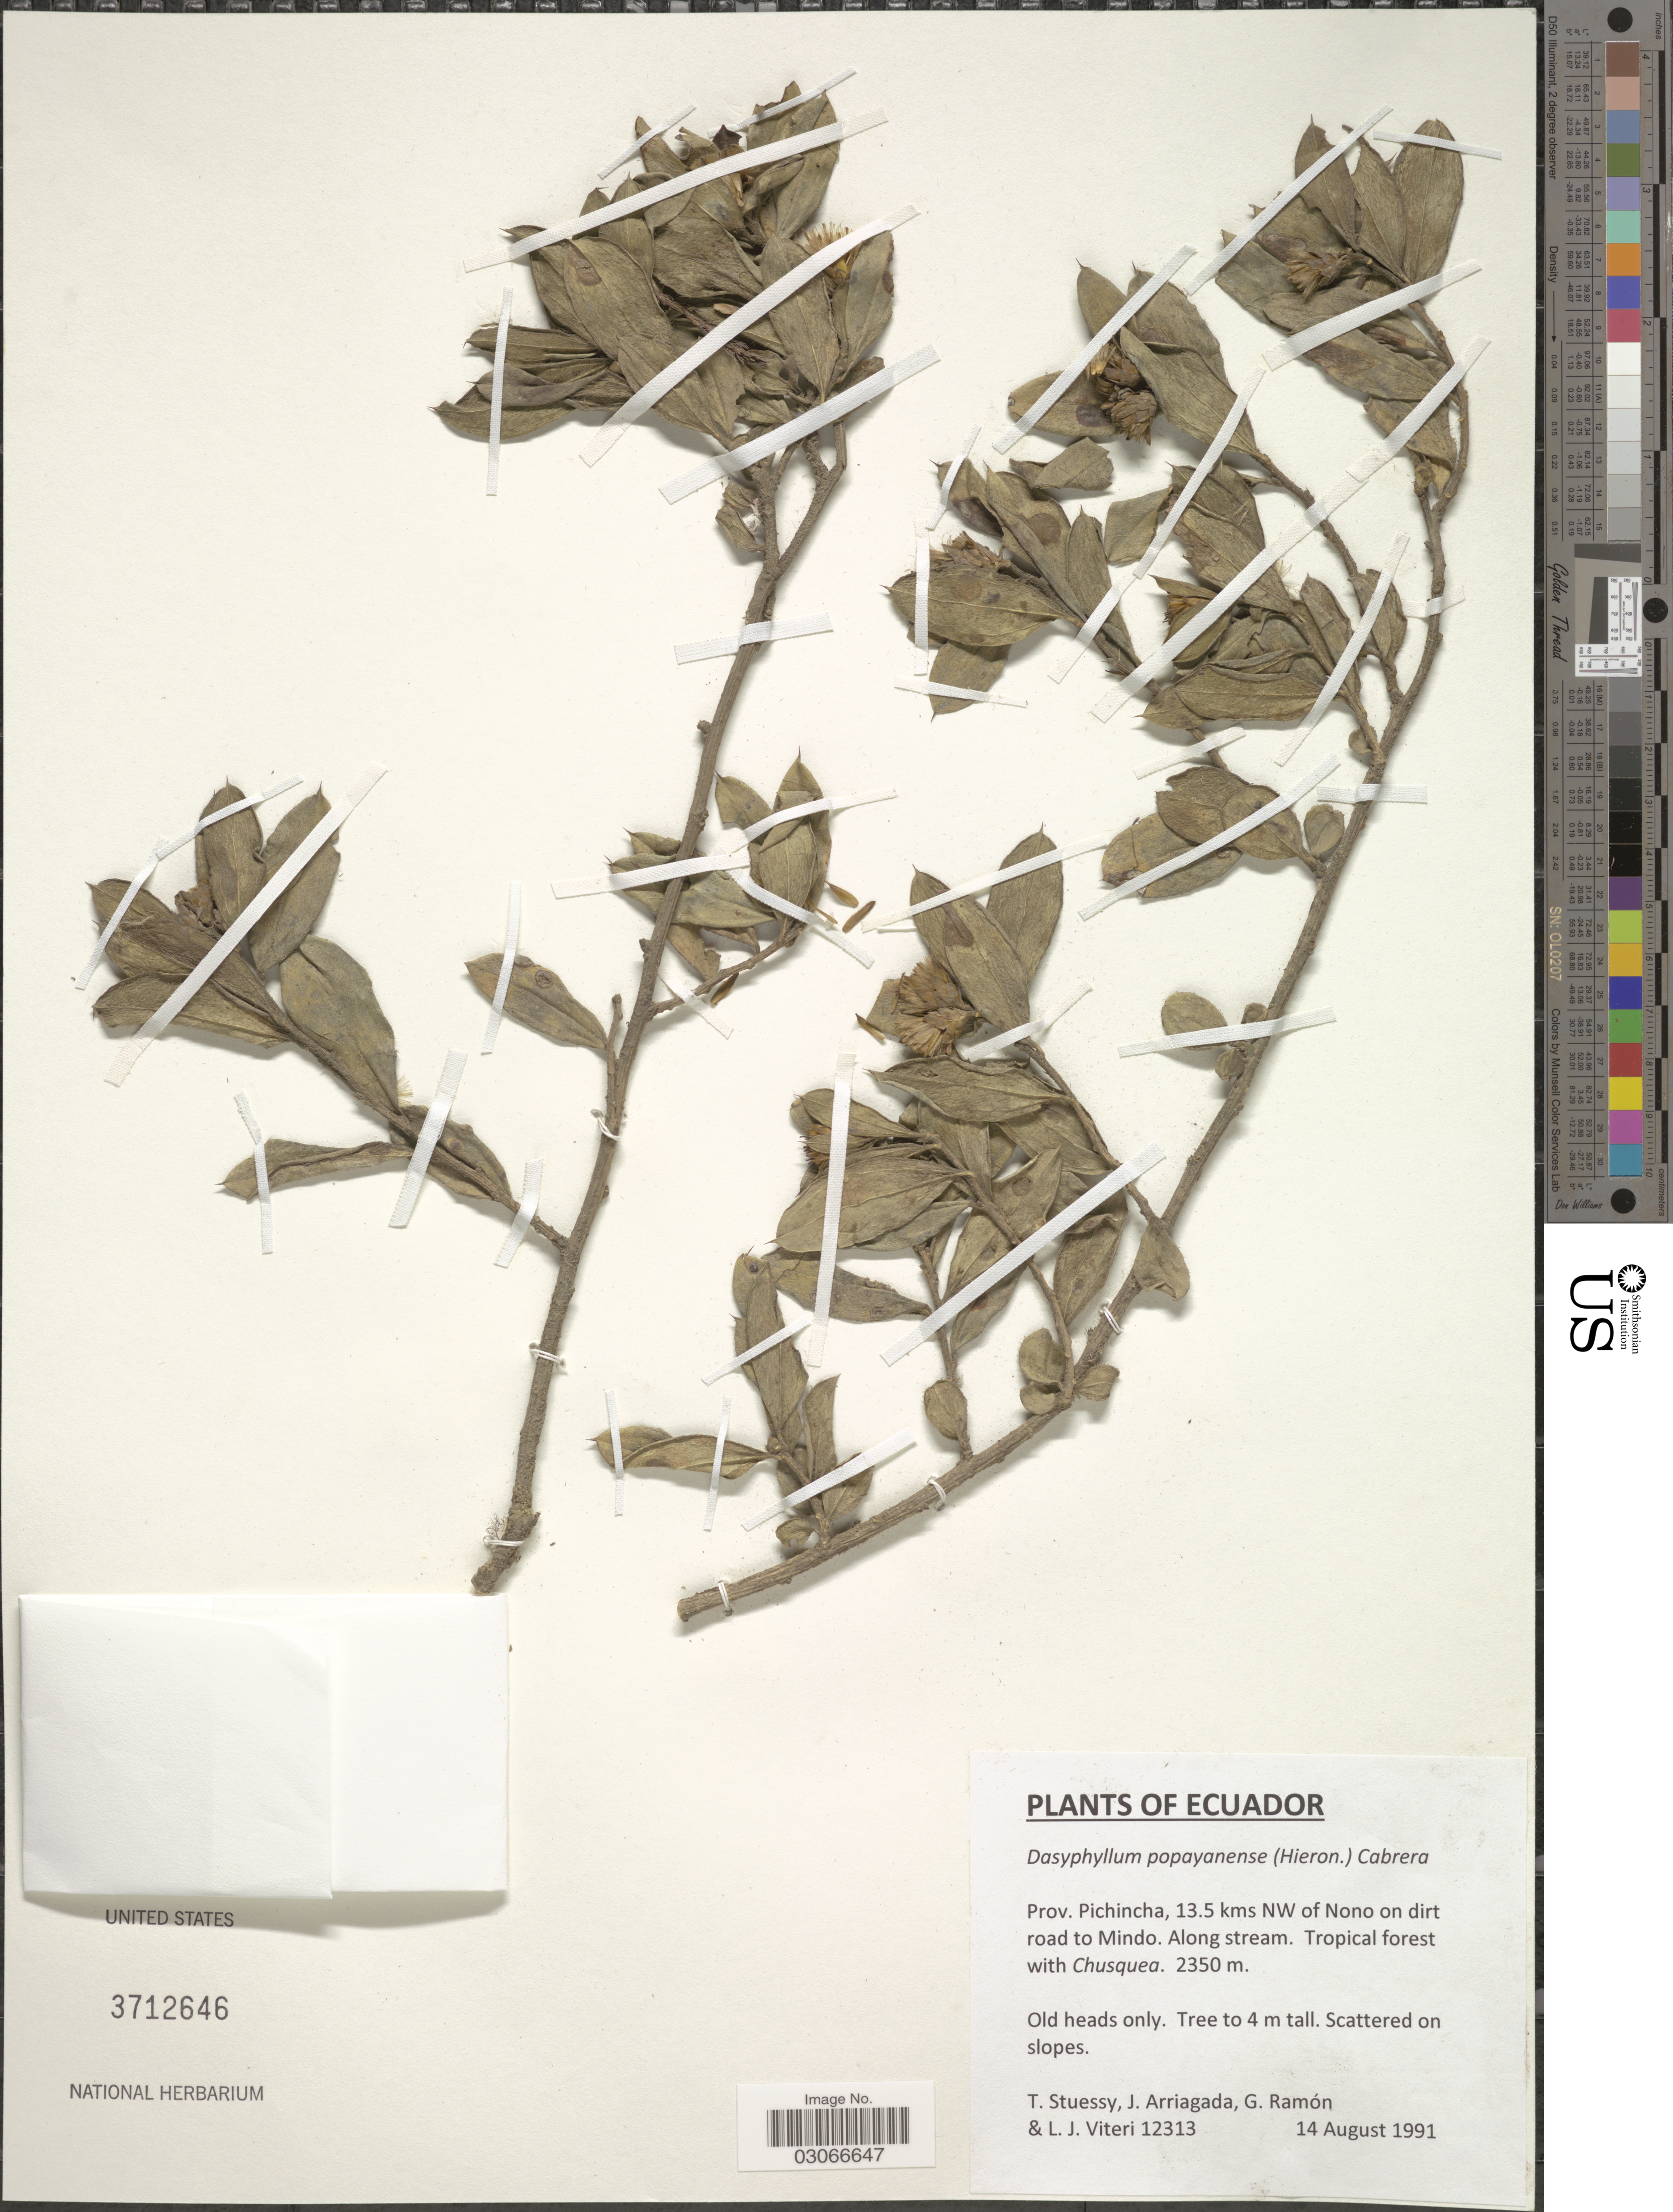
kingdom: Plantae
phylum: Tracheophyta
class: Magnoliopsida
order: Asterales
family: Asteraceae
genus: Dasyphyllum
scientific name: Dasyphyllum popayanense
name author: (Hieron.) Cabrera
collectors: T. Stuessy, J. Arriagada, G. Ramón & L. Viteri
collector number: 12313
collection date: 1991-08-14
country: Ecuador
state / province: Pichincha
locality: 13.5 kms NW of Nono on dirt road to Mindo. Along stream.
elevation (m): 2350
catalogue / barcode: US 3712646